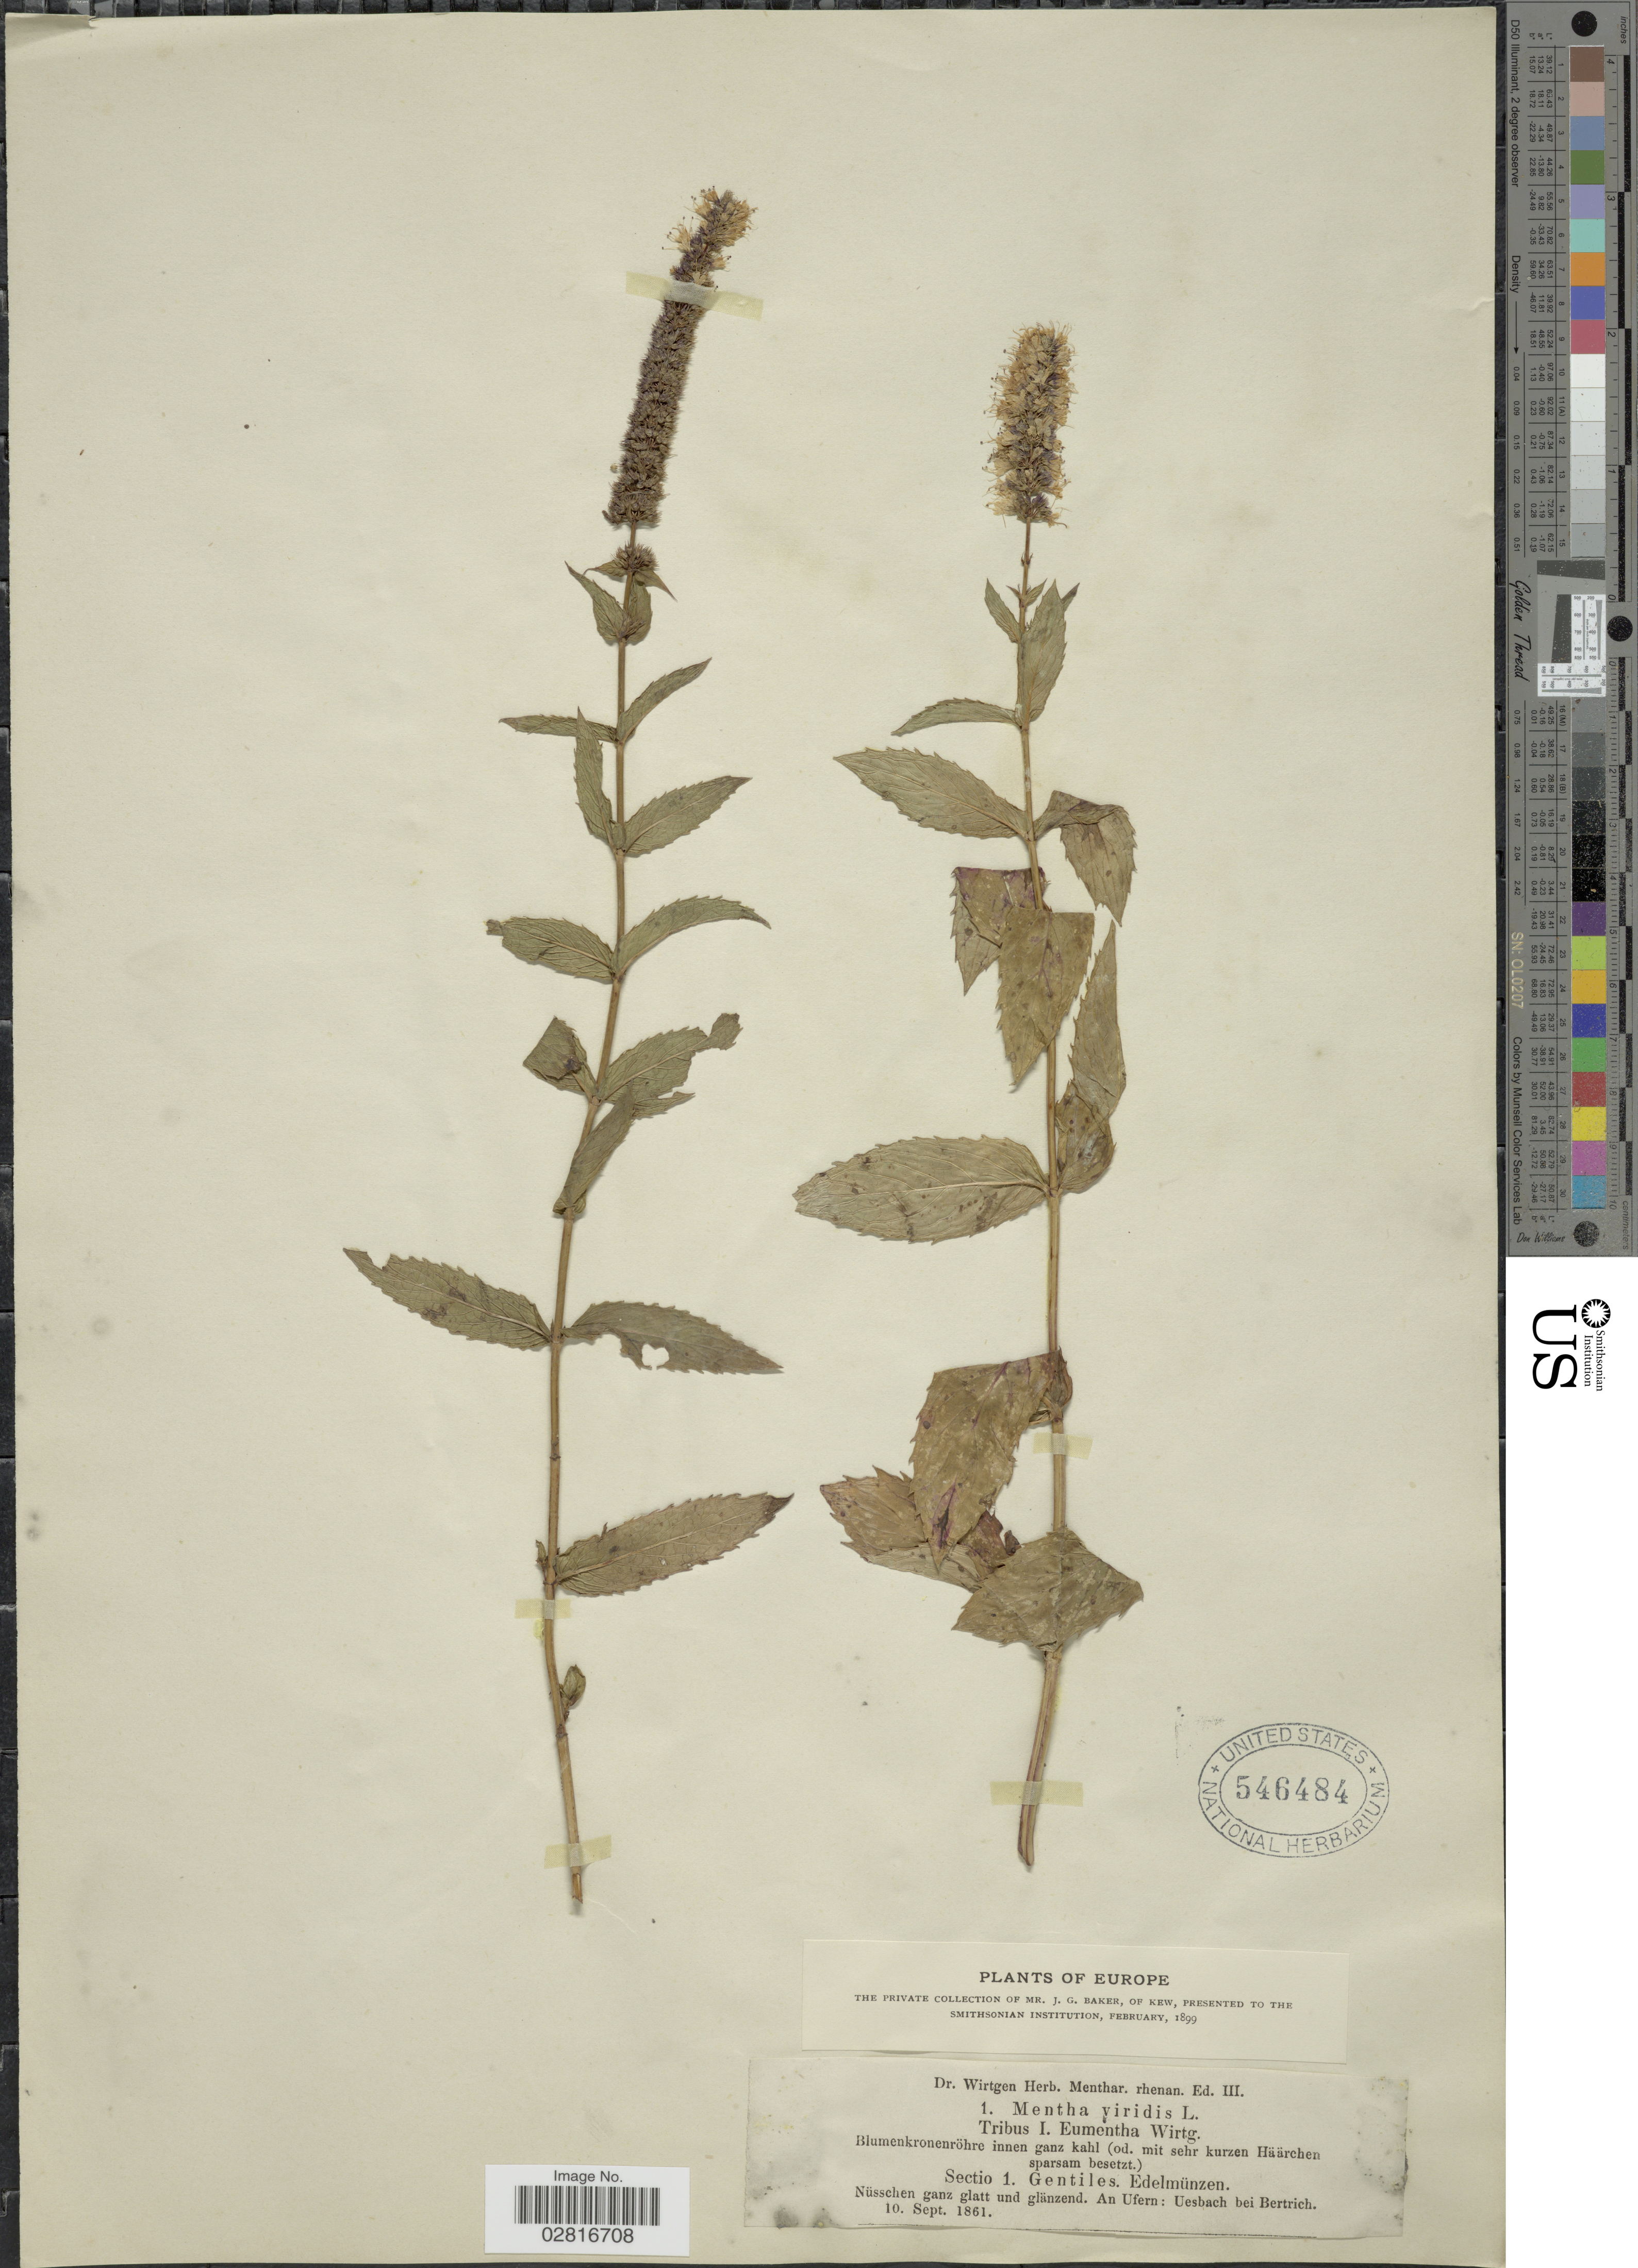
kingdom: Plantae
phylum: Tracheophyta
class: Magnoliopsida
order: Lamiales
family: Lamiaceae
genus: Mentha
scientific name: Mentha spicata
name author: L.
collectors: J. G. Baker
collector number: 1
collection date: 1861-09-10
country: Germany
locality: Europe. Nüsschen ganz glatt und glänzend. An Ufern: Uesbach bei Bertrich.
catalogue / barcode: US 546484